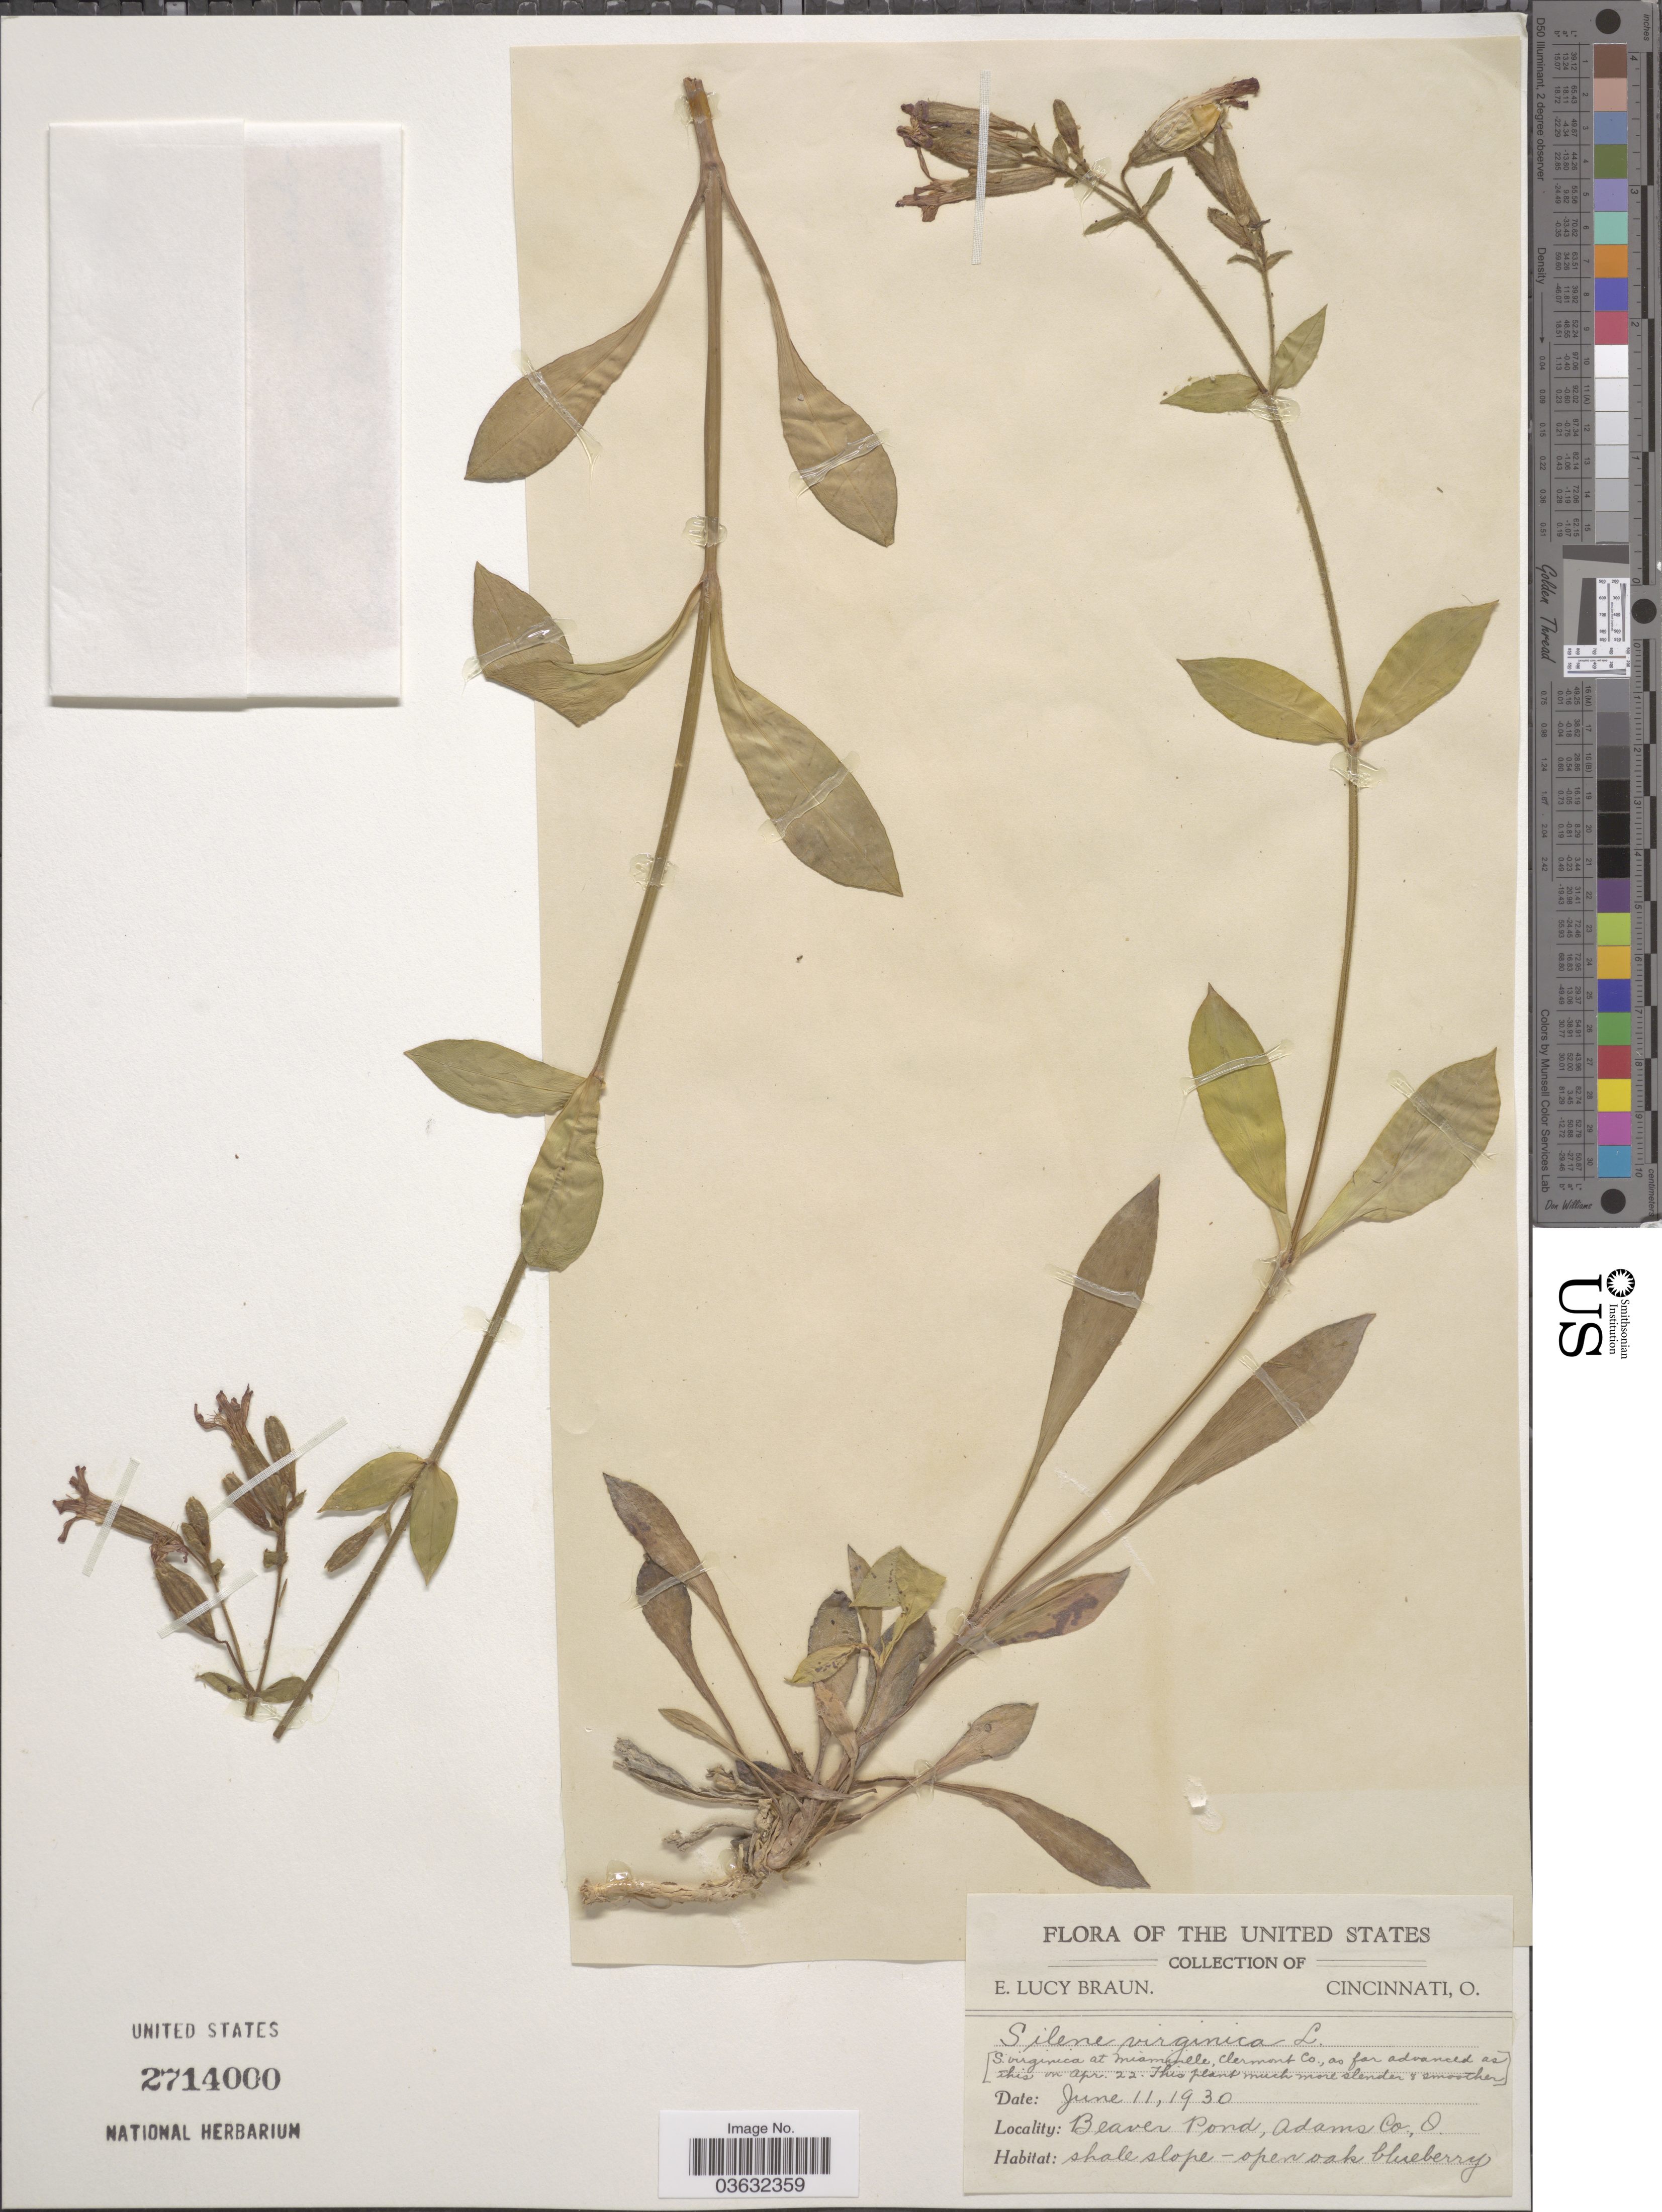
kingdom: Plantae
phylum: Tracheophyta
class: Magnoliopsida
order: Caryophyllales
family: Caryophyllaceae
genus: Silene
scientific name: Silene virginica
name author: L.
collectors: E. L. Braun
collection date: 1930-06-11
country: United States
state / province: Ohio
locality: Beaver Pond, Adams Co.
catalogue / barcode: US 2714000